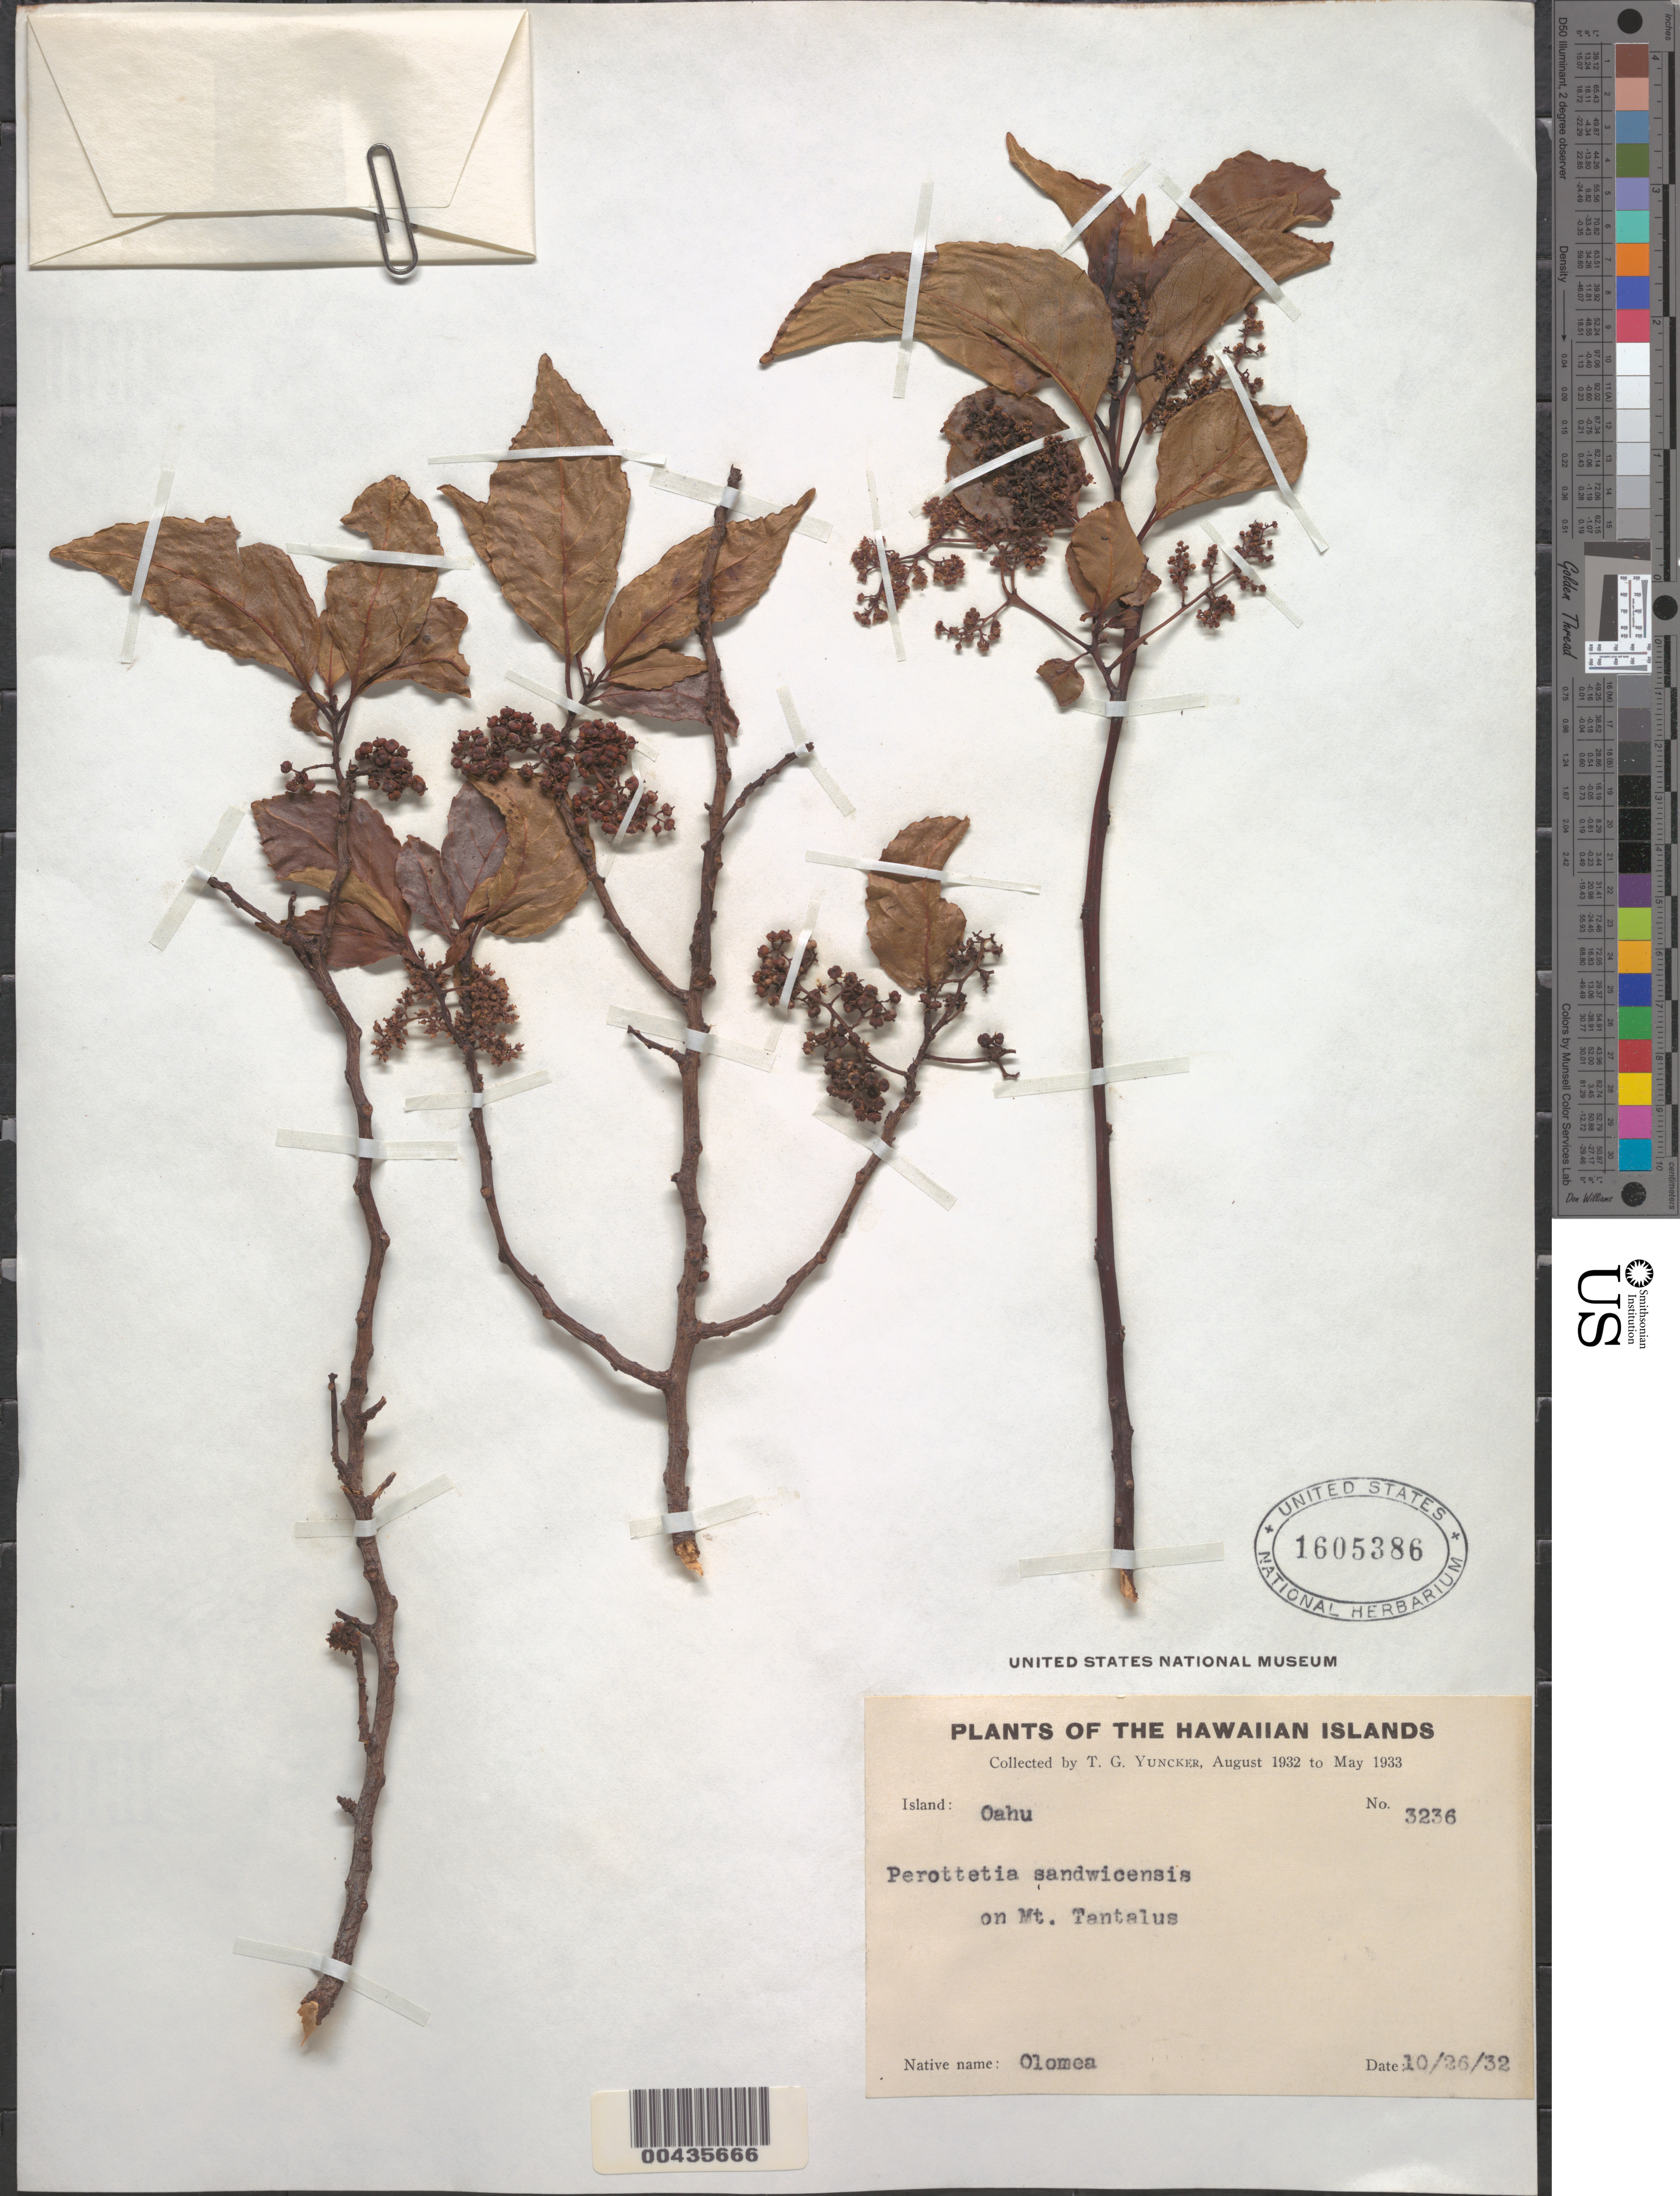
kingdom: Plantae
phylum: Tracheophyta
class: Magnoliopsida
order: Huerteales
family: Dipentodontaceae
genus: Perrottetia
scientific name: Perrottetia sandwicensis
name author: A. Gray in Wilkes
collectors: T. G. Yuncker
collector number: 3236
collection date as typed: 26 Oct 1932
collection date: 1932-10-26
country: United States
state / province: Hawaii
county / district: Honolulu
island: Oahu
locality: On Mt. Tantalus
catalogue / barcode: US 1605386